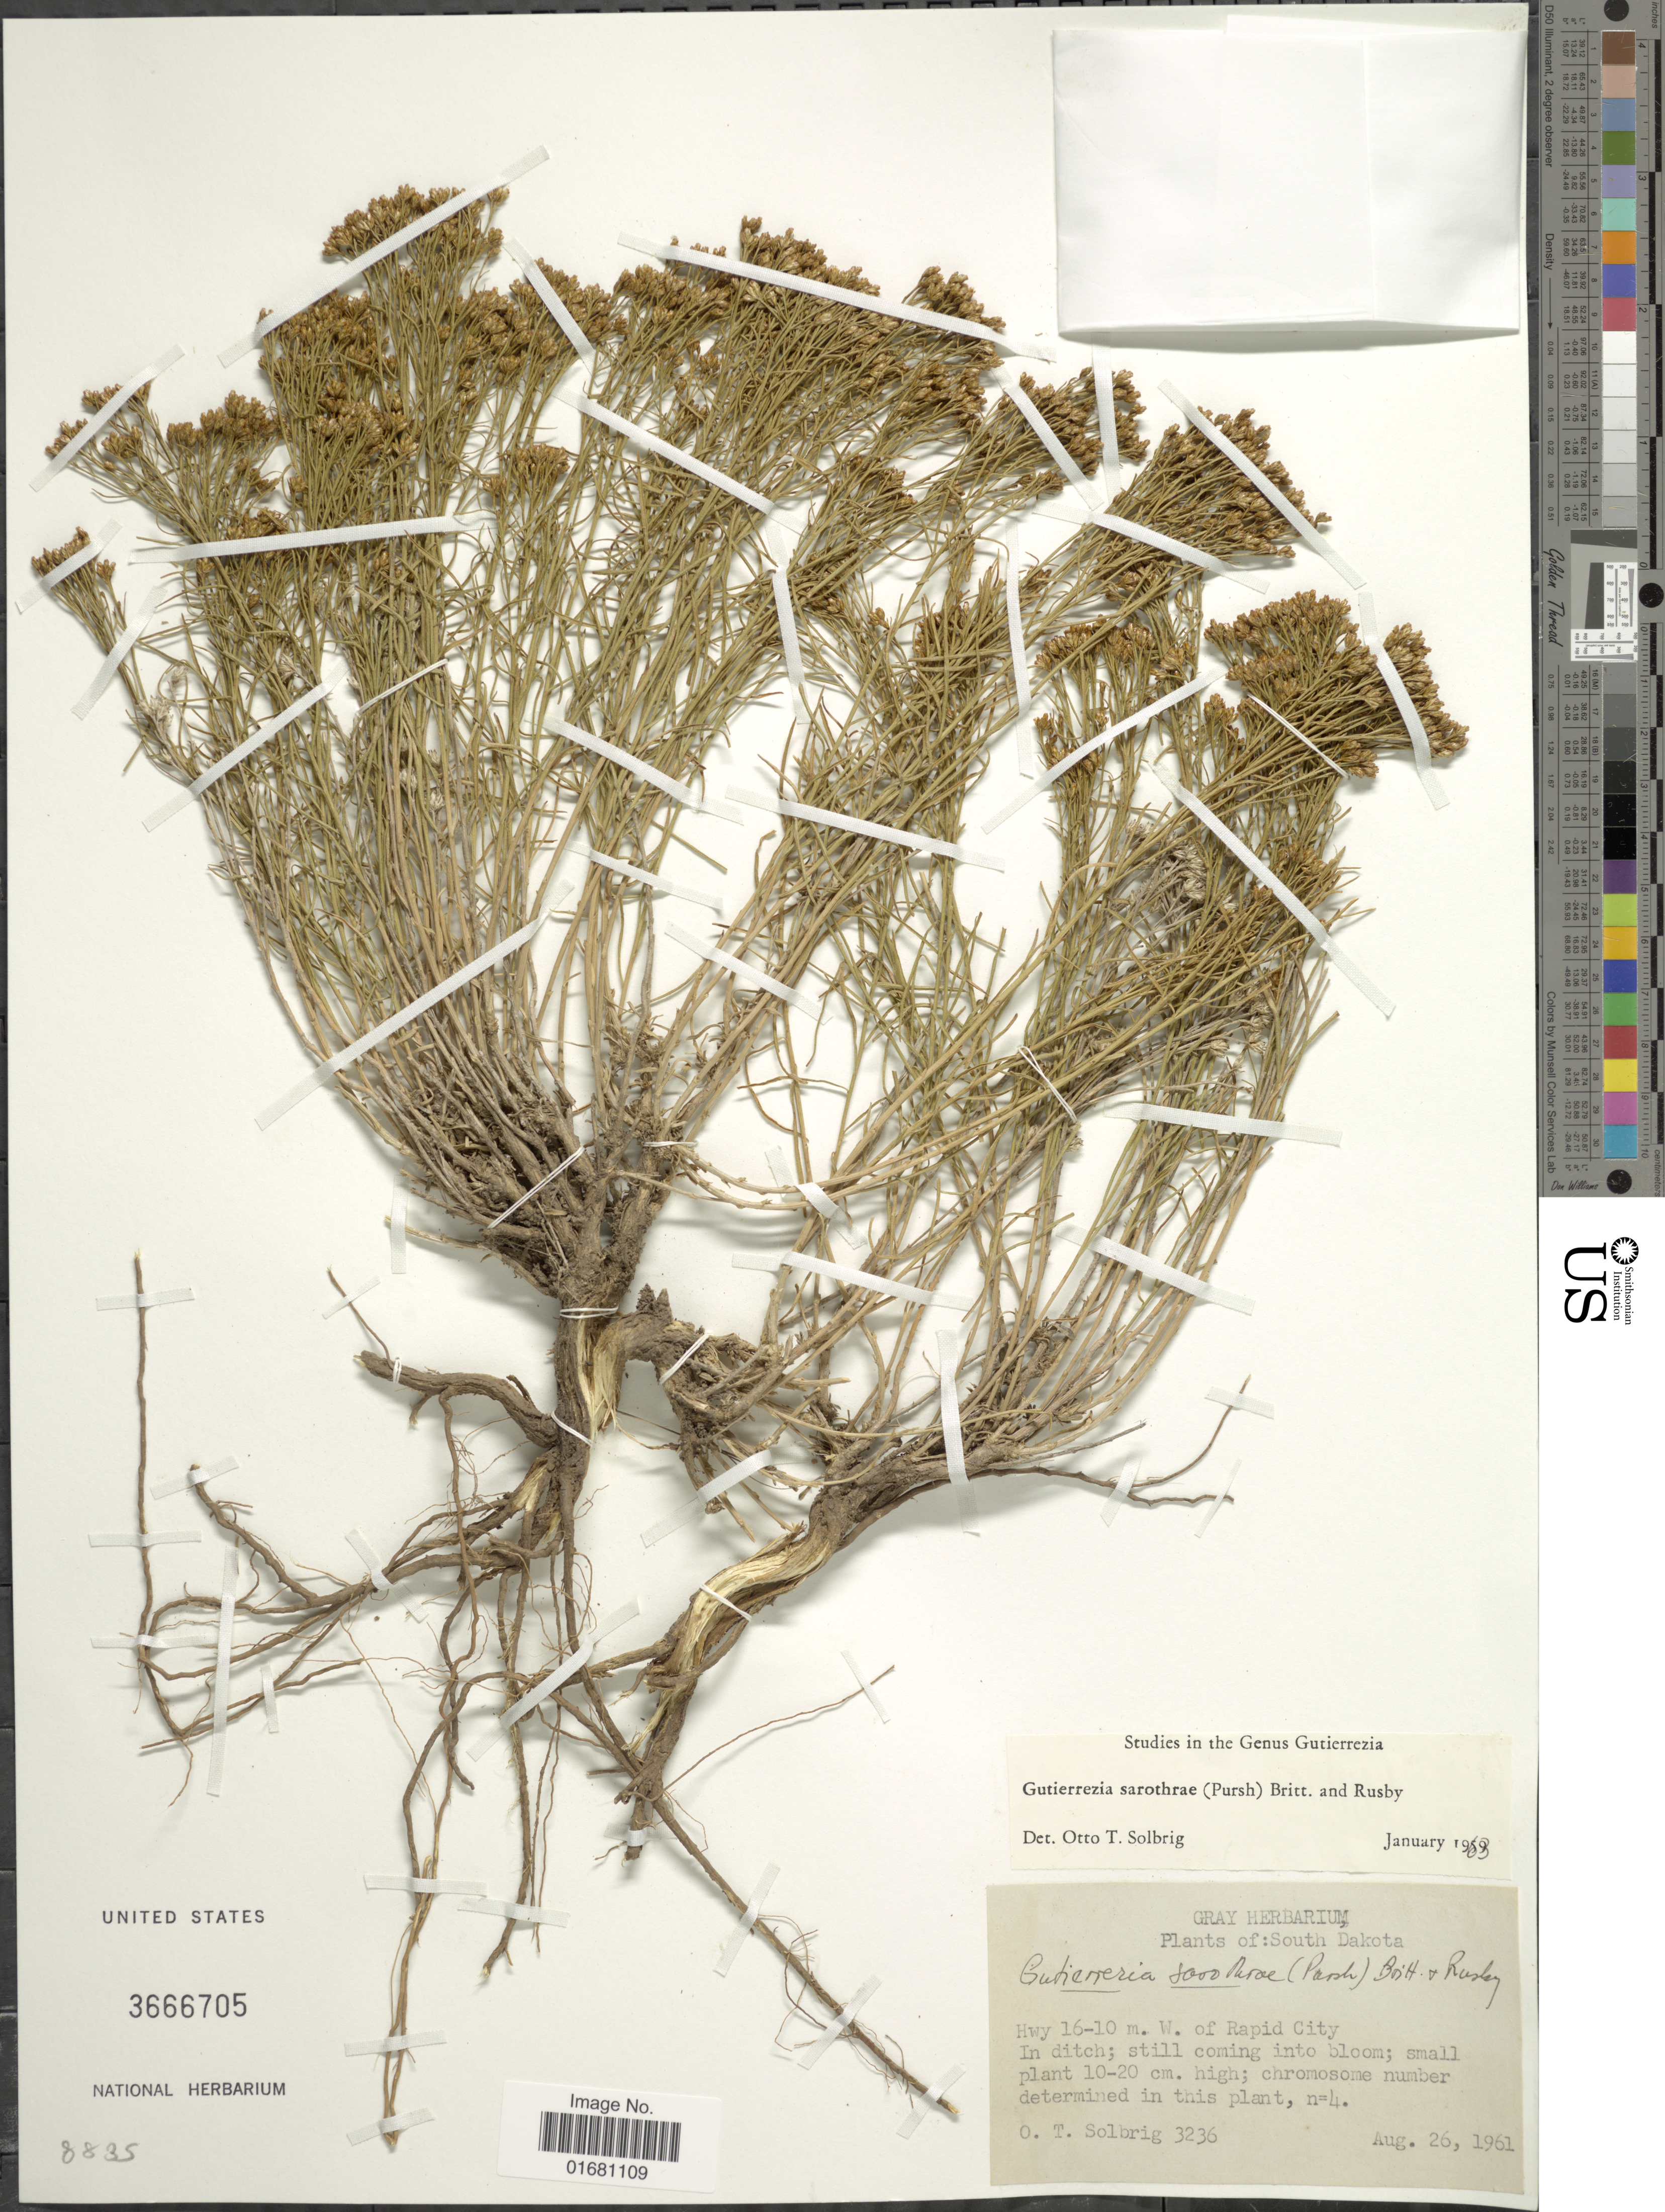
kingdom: Plantae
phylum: Tracheophyta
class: Magnoliopsida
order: Asterales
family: Asteraceae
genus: Gutierrezia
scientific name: Gutierrezia sarothrae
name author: (Pursh) Britton & Rusby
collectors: O. T. Solbrig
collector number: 3236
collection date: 1961-08-26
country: United States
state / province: South Dakota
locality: Hwy 16-10 m. W. of Rapid City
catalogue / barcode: US 3666705